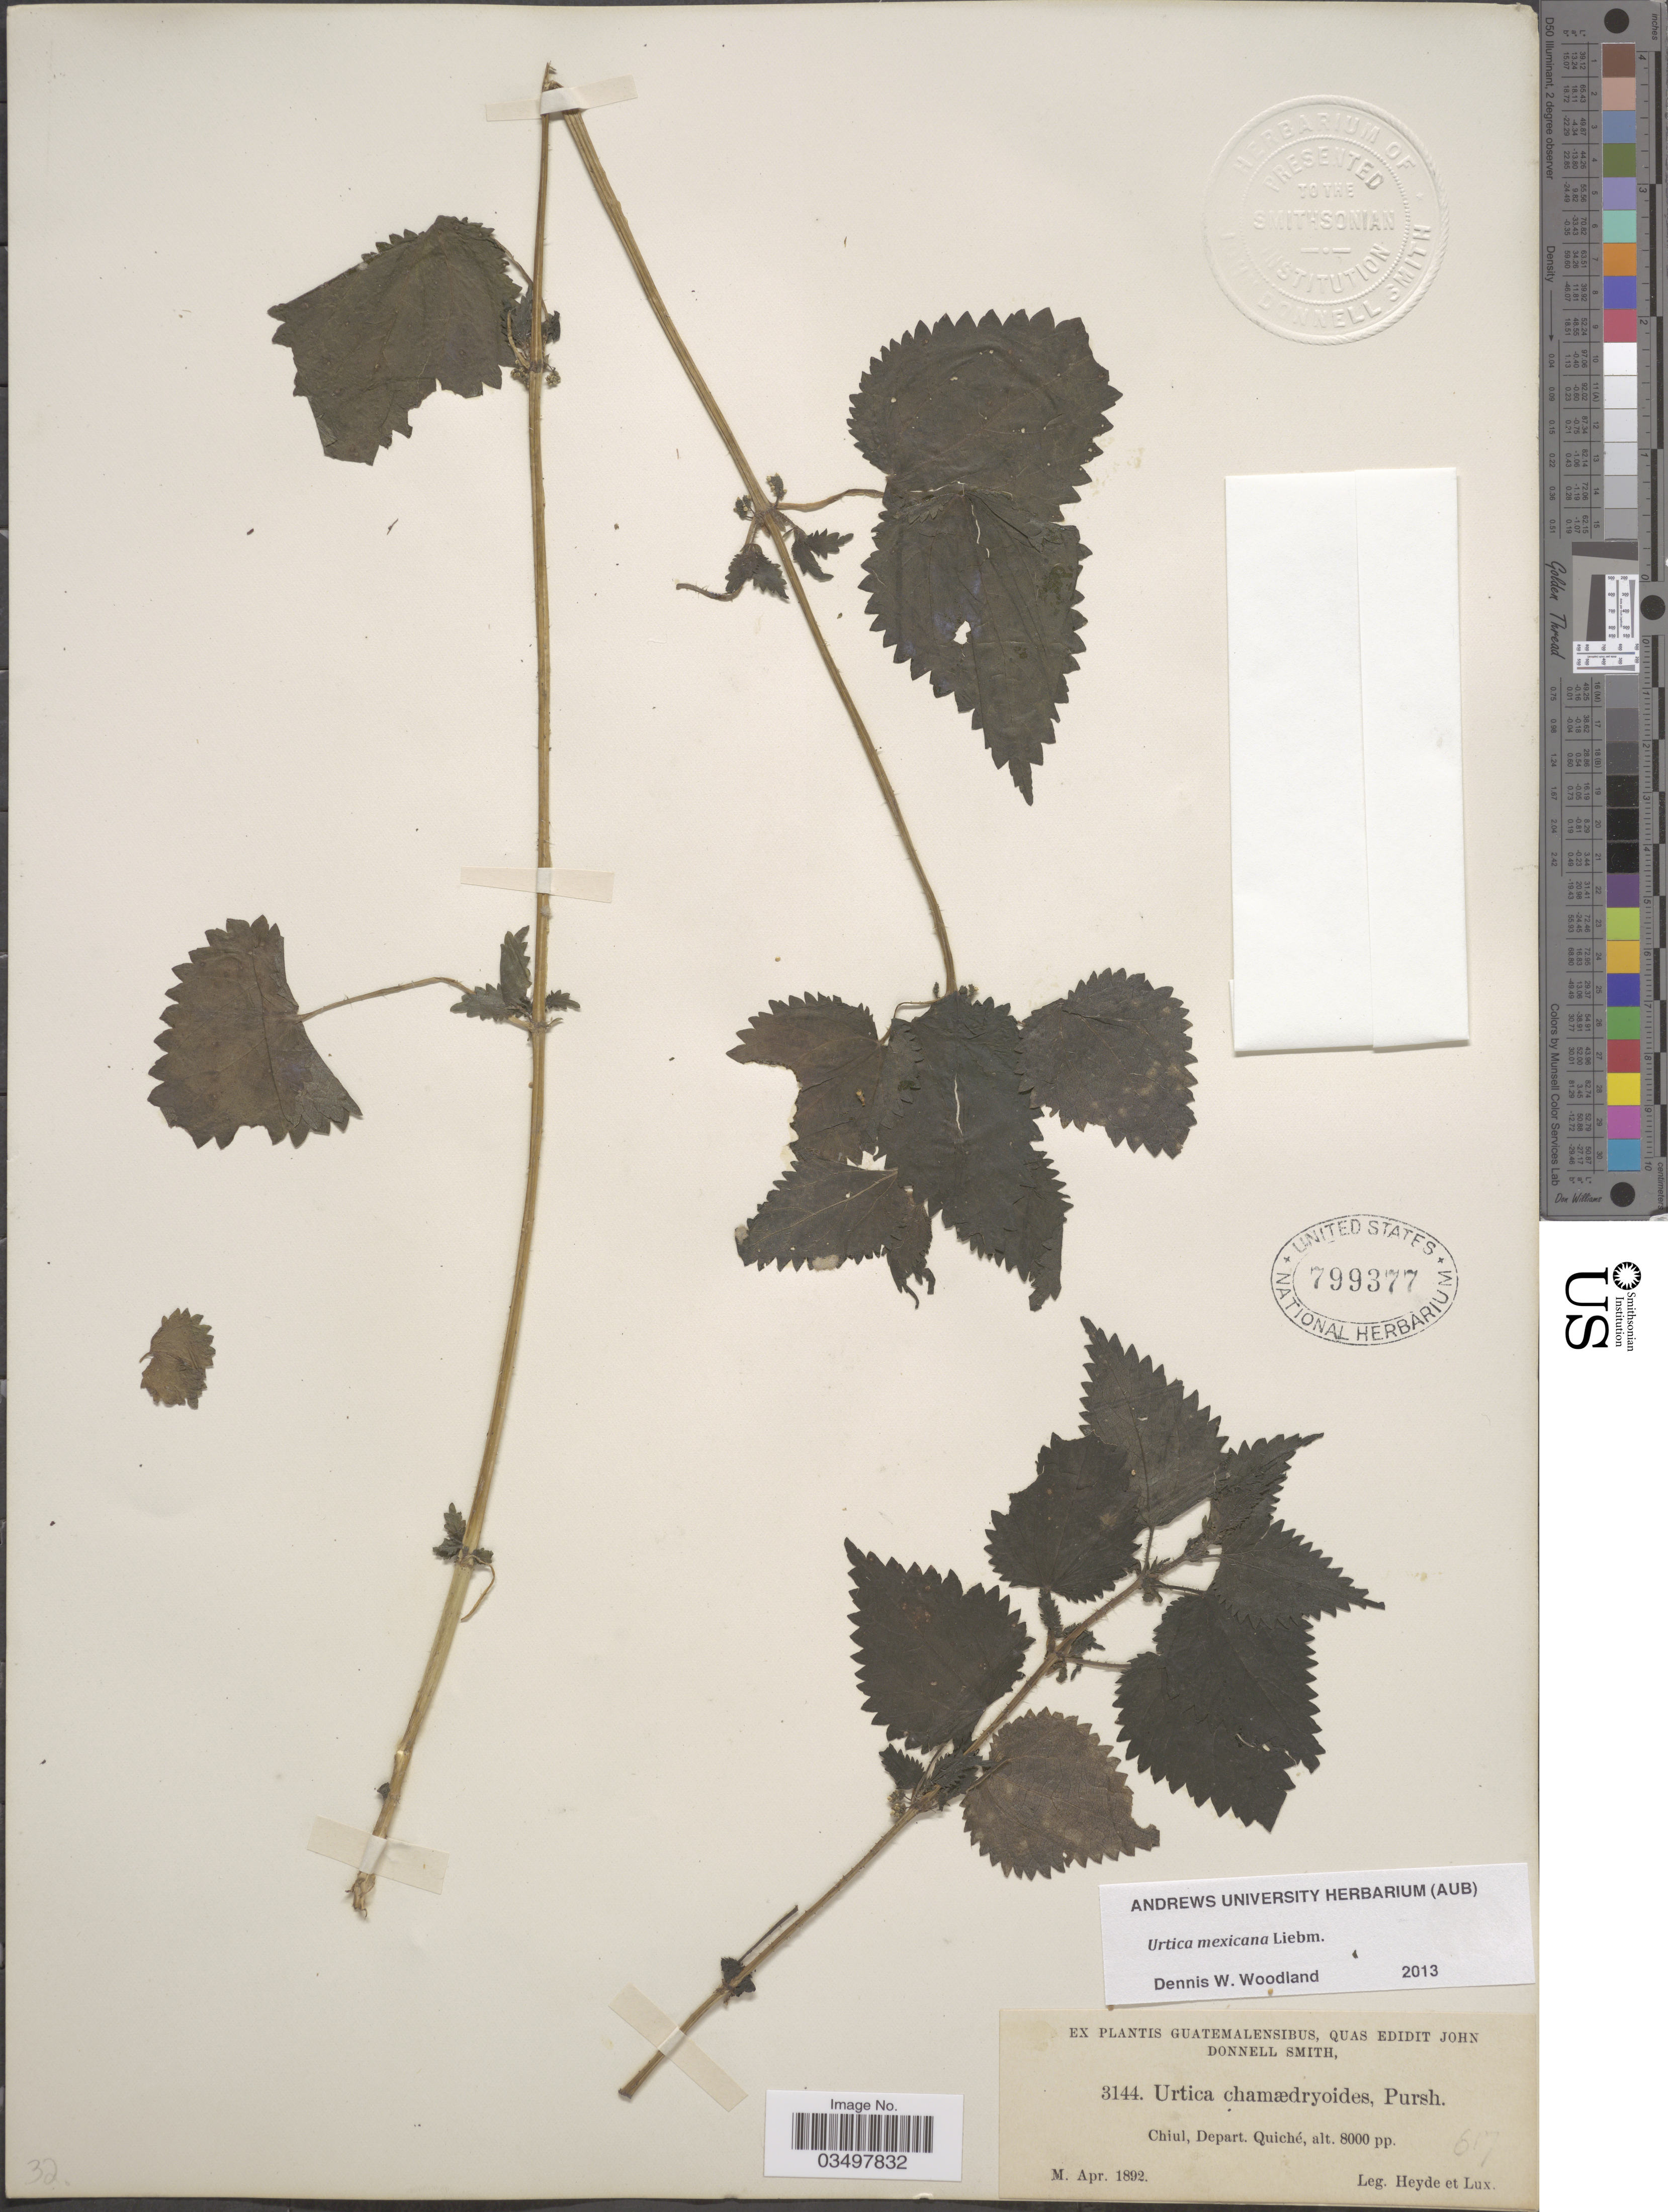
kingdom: Plantae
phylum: Tracheophyta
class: Magnoliopsida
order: Rosales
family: Urticaceae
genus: Urtica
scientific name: Urtica mexicana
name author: Liebm.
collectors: Heyde & Lux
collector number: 3144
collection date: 1892-04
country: Guatemala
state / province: El Quiche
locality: Chiul, Depart. Quiché.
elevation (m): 2438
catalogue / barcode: US 799377